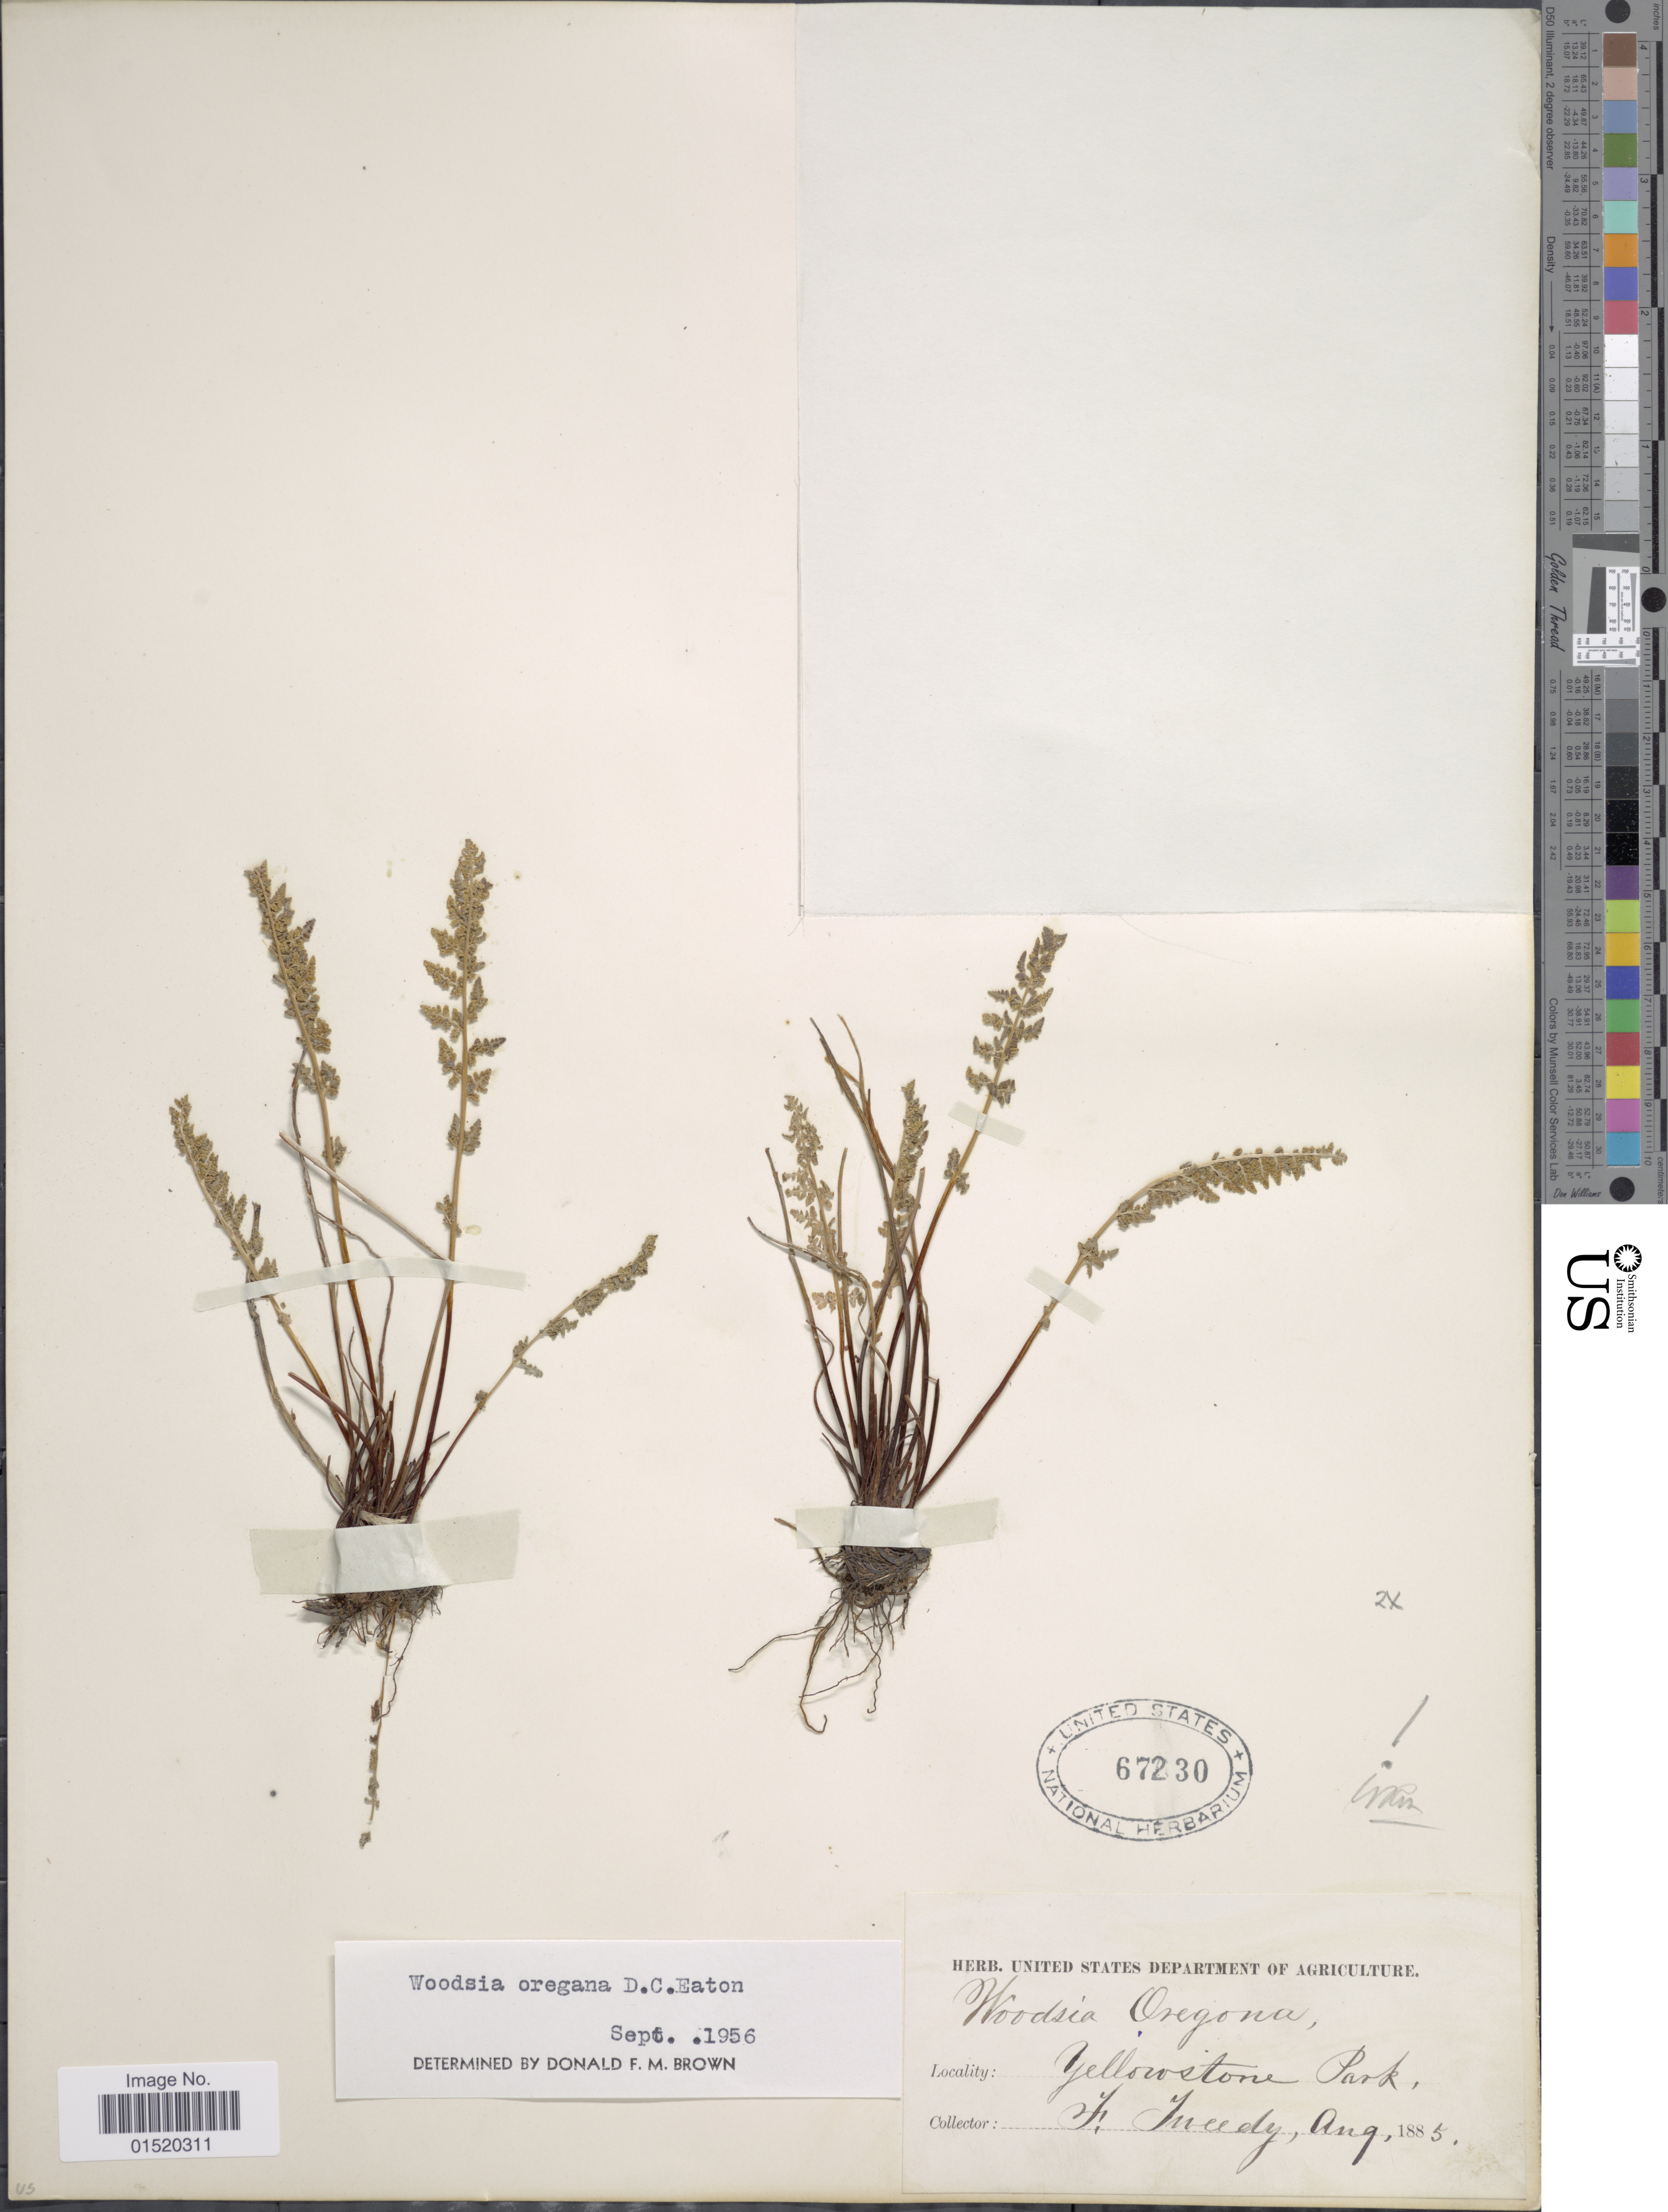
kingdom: Plantae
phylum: Tracheophyta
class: Polypodiopsida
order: Polypodiales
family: Woodsiaceae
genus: Woodsia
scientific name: Woodsia oregana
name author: D.C. Eaton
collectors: F. Tweedy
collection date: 1885-08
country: United States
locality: Yellowstone Park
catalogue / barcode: US 67230